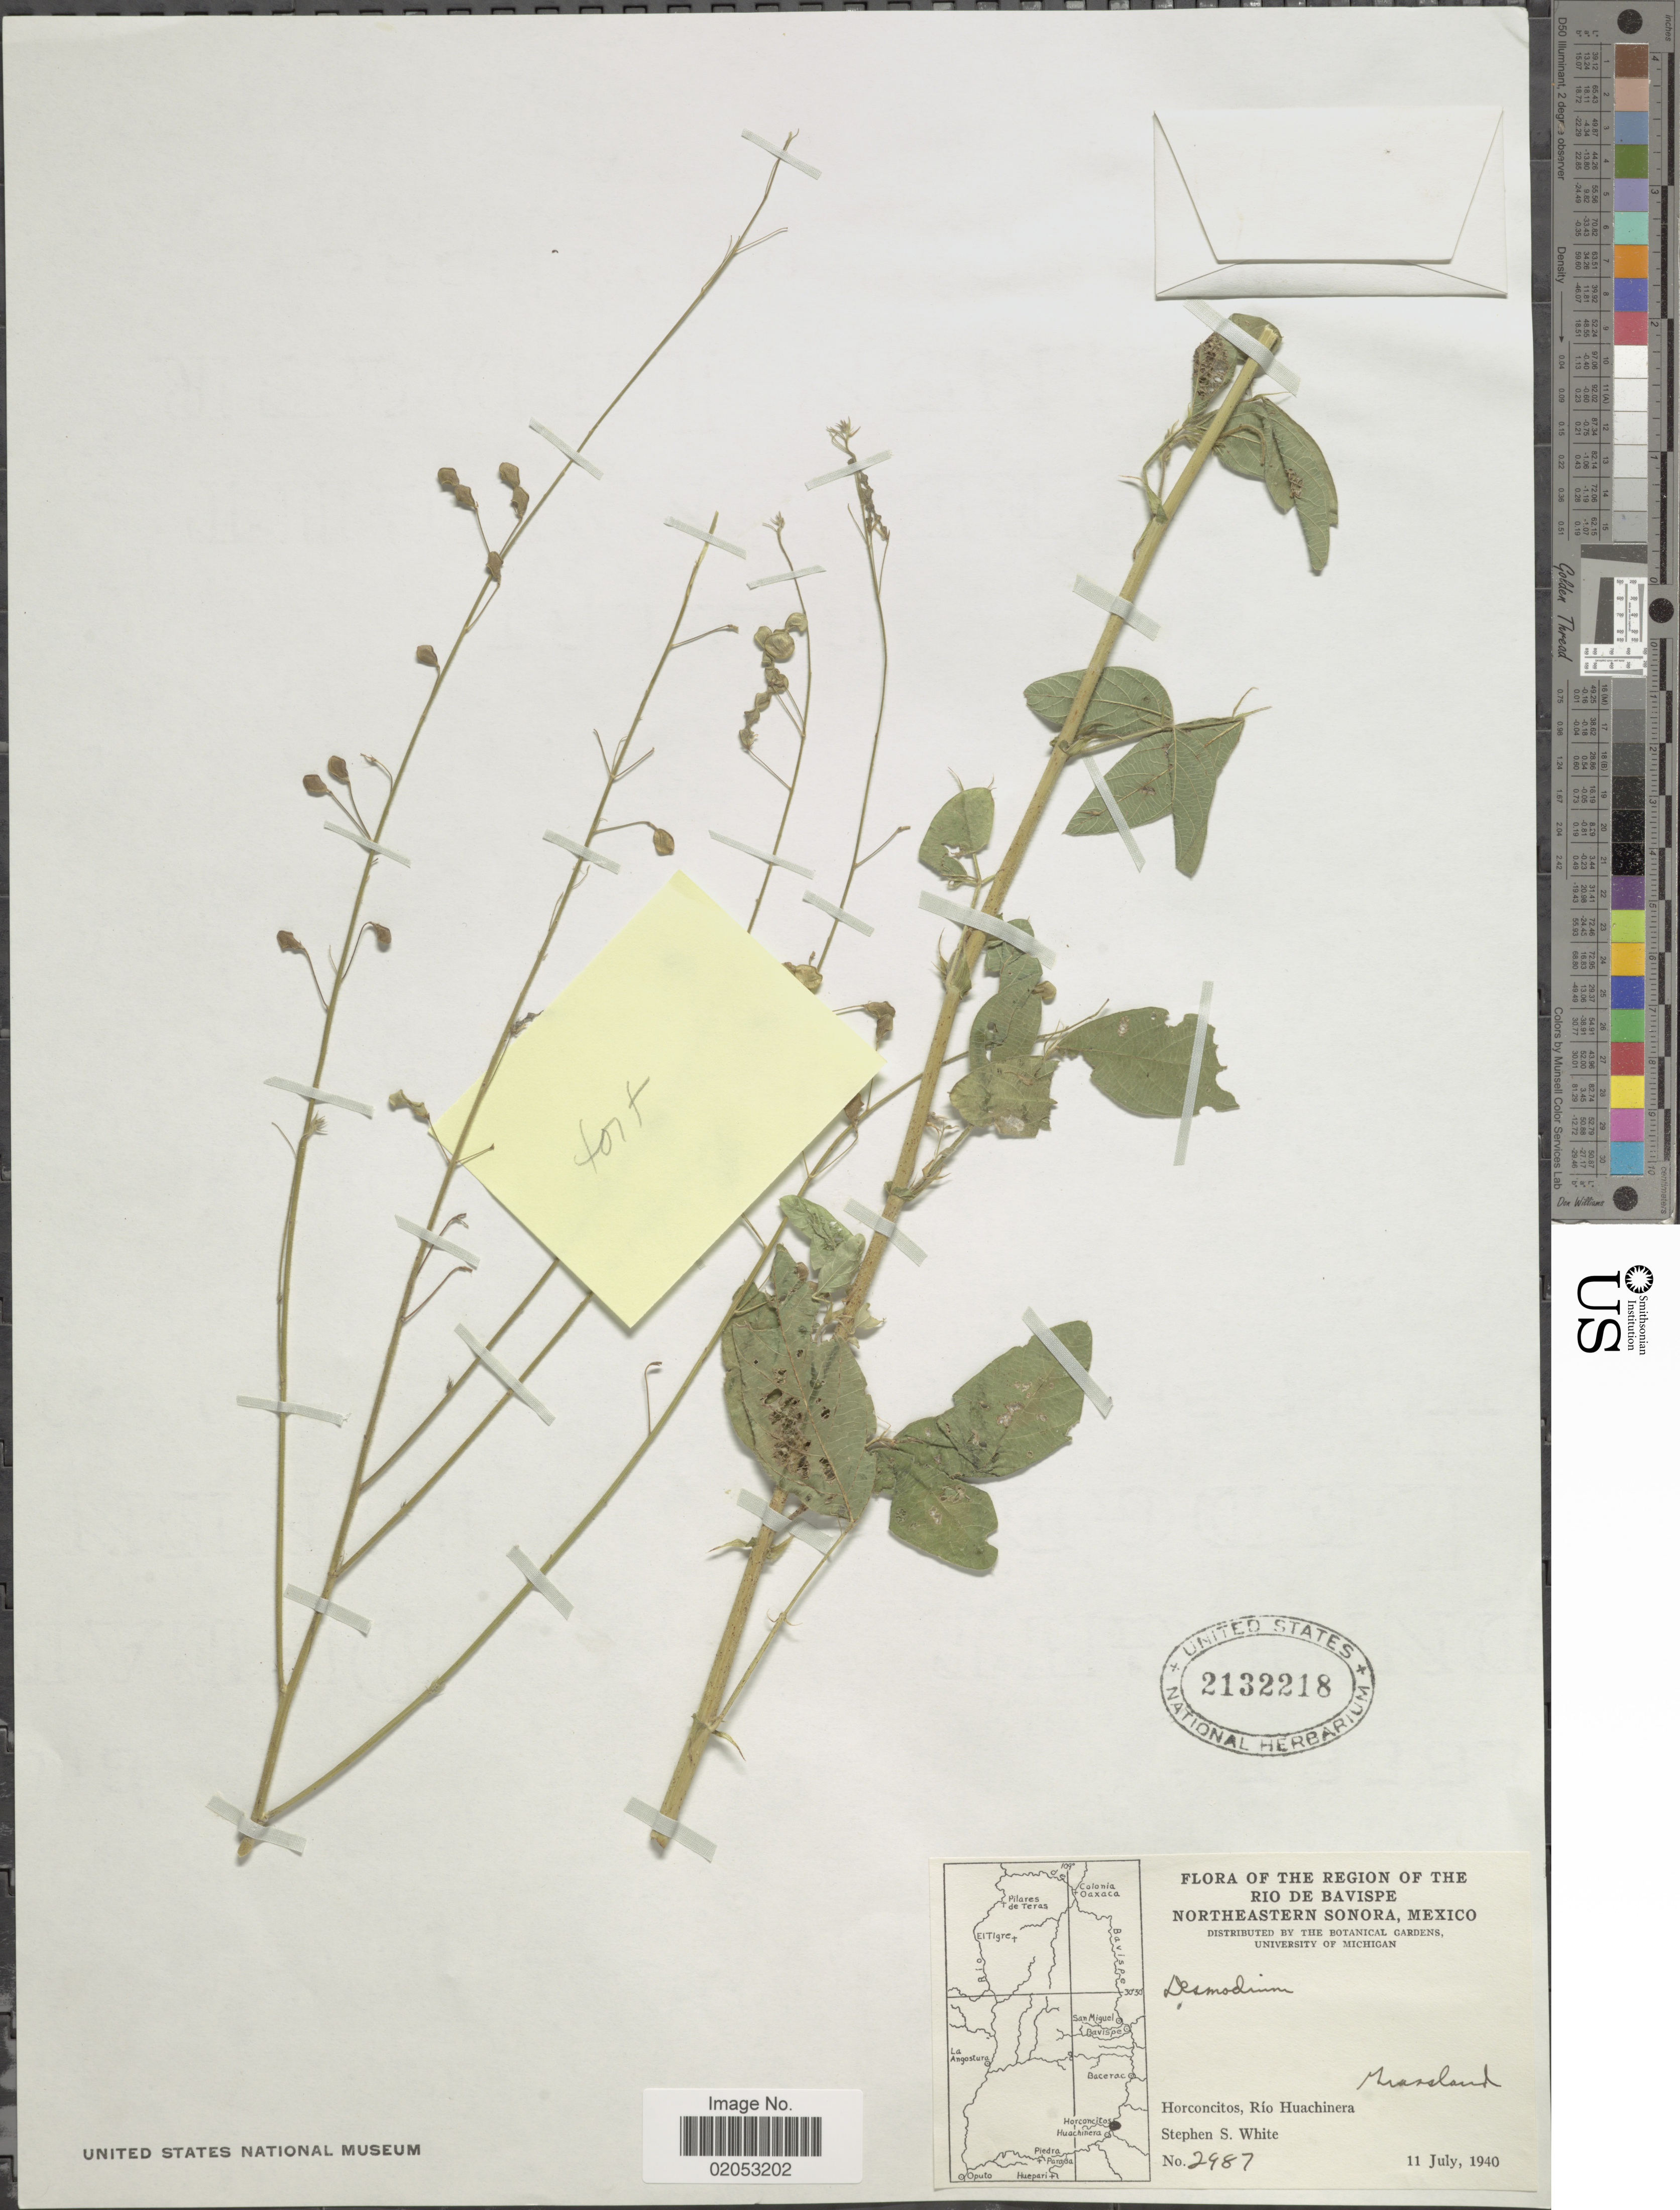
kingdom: Plantae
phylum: Tracheophyta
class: Magnoliopsida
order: Fabales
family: Fabaceae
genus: Desmodium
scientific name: Desmodium sp.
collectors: S. S. White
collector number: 2487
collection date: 1940-07-11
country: Mexico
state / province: Sonora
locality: Region of the Rio de Bavispe, northeastern Sonora, Horconcitos, Rio Huachinera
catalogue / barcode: US 2132218